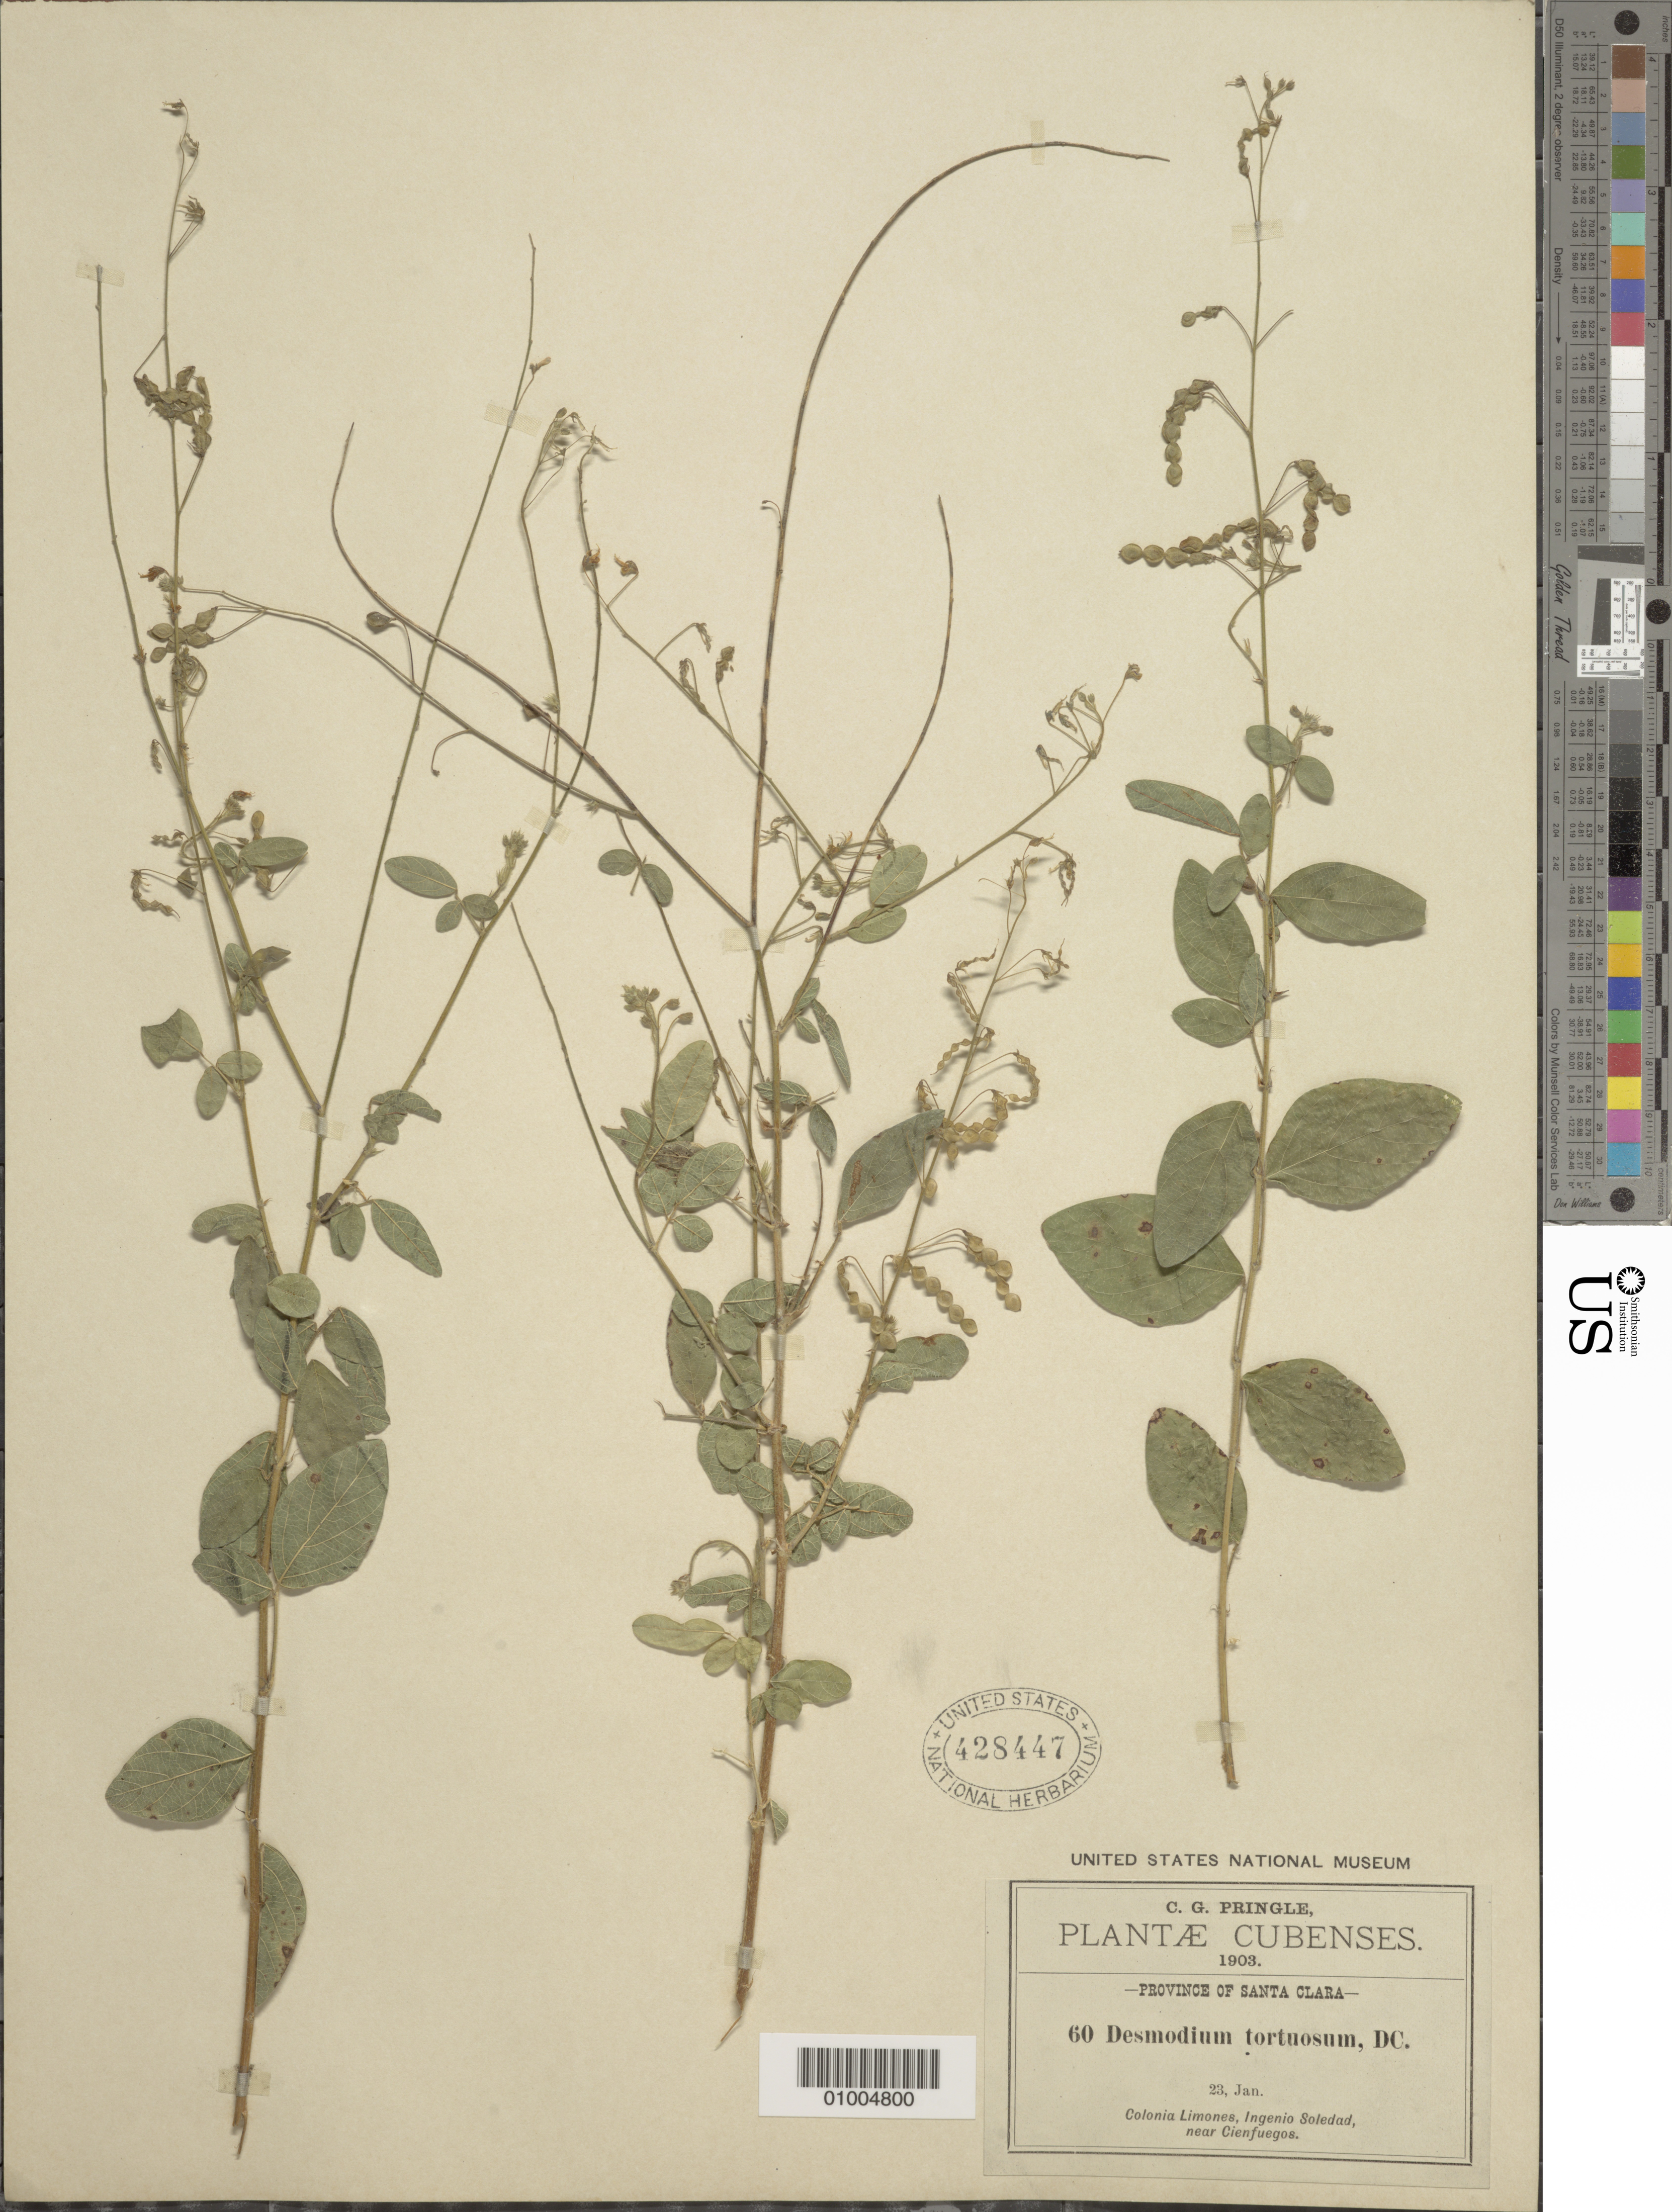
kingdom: Plantae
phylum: Tracheophyta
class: Magnoliopsida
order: Fabales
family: Fabaceae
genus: Desmodium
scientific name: Desmodium tortuosum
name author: (Sw.) DC.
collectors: C. G. Pringle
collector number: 60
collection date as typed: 23 Jan 1903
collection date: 1903-01-23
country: Cuba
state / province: Cienfuegos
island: Cuba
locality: Cienfuegos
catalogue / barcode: US 428447